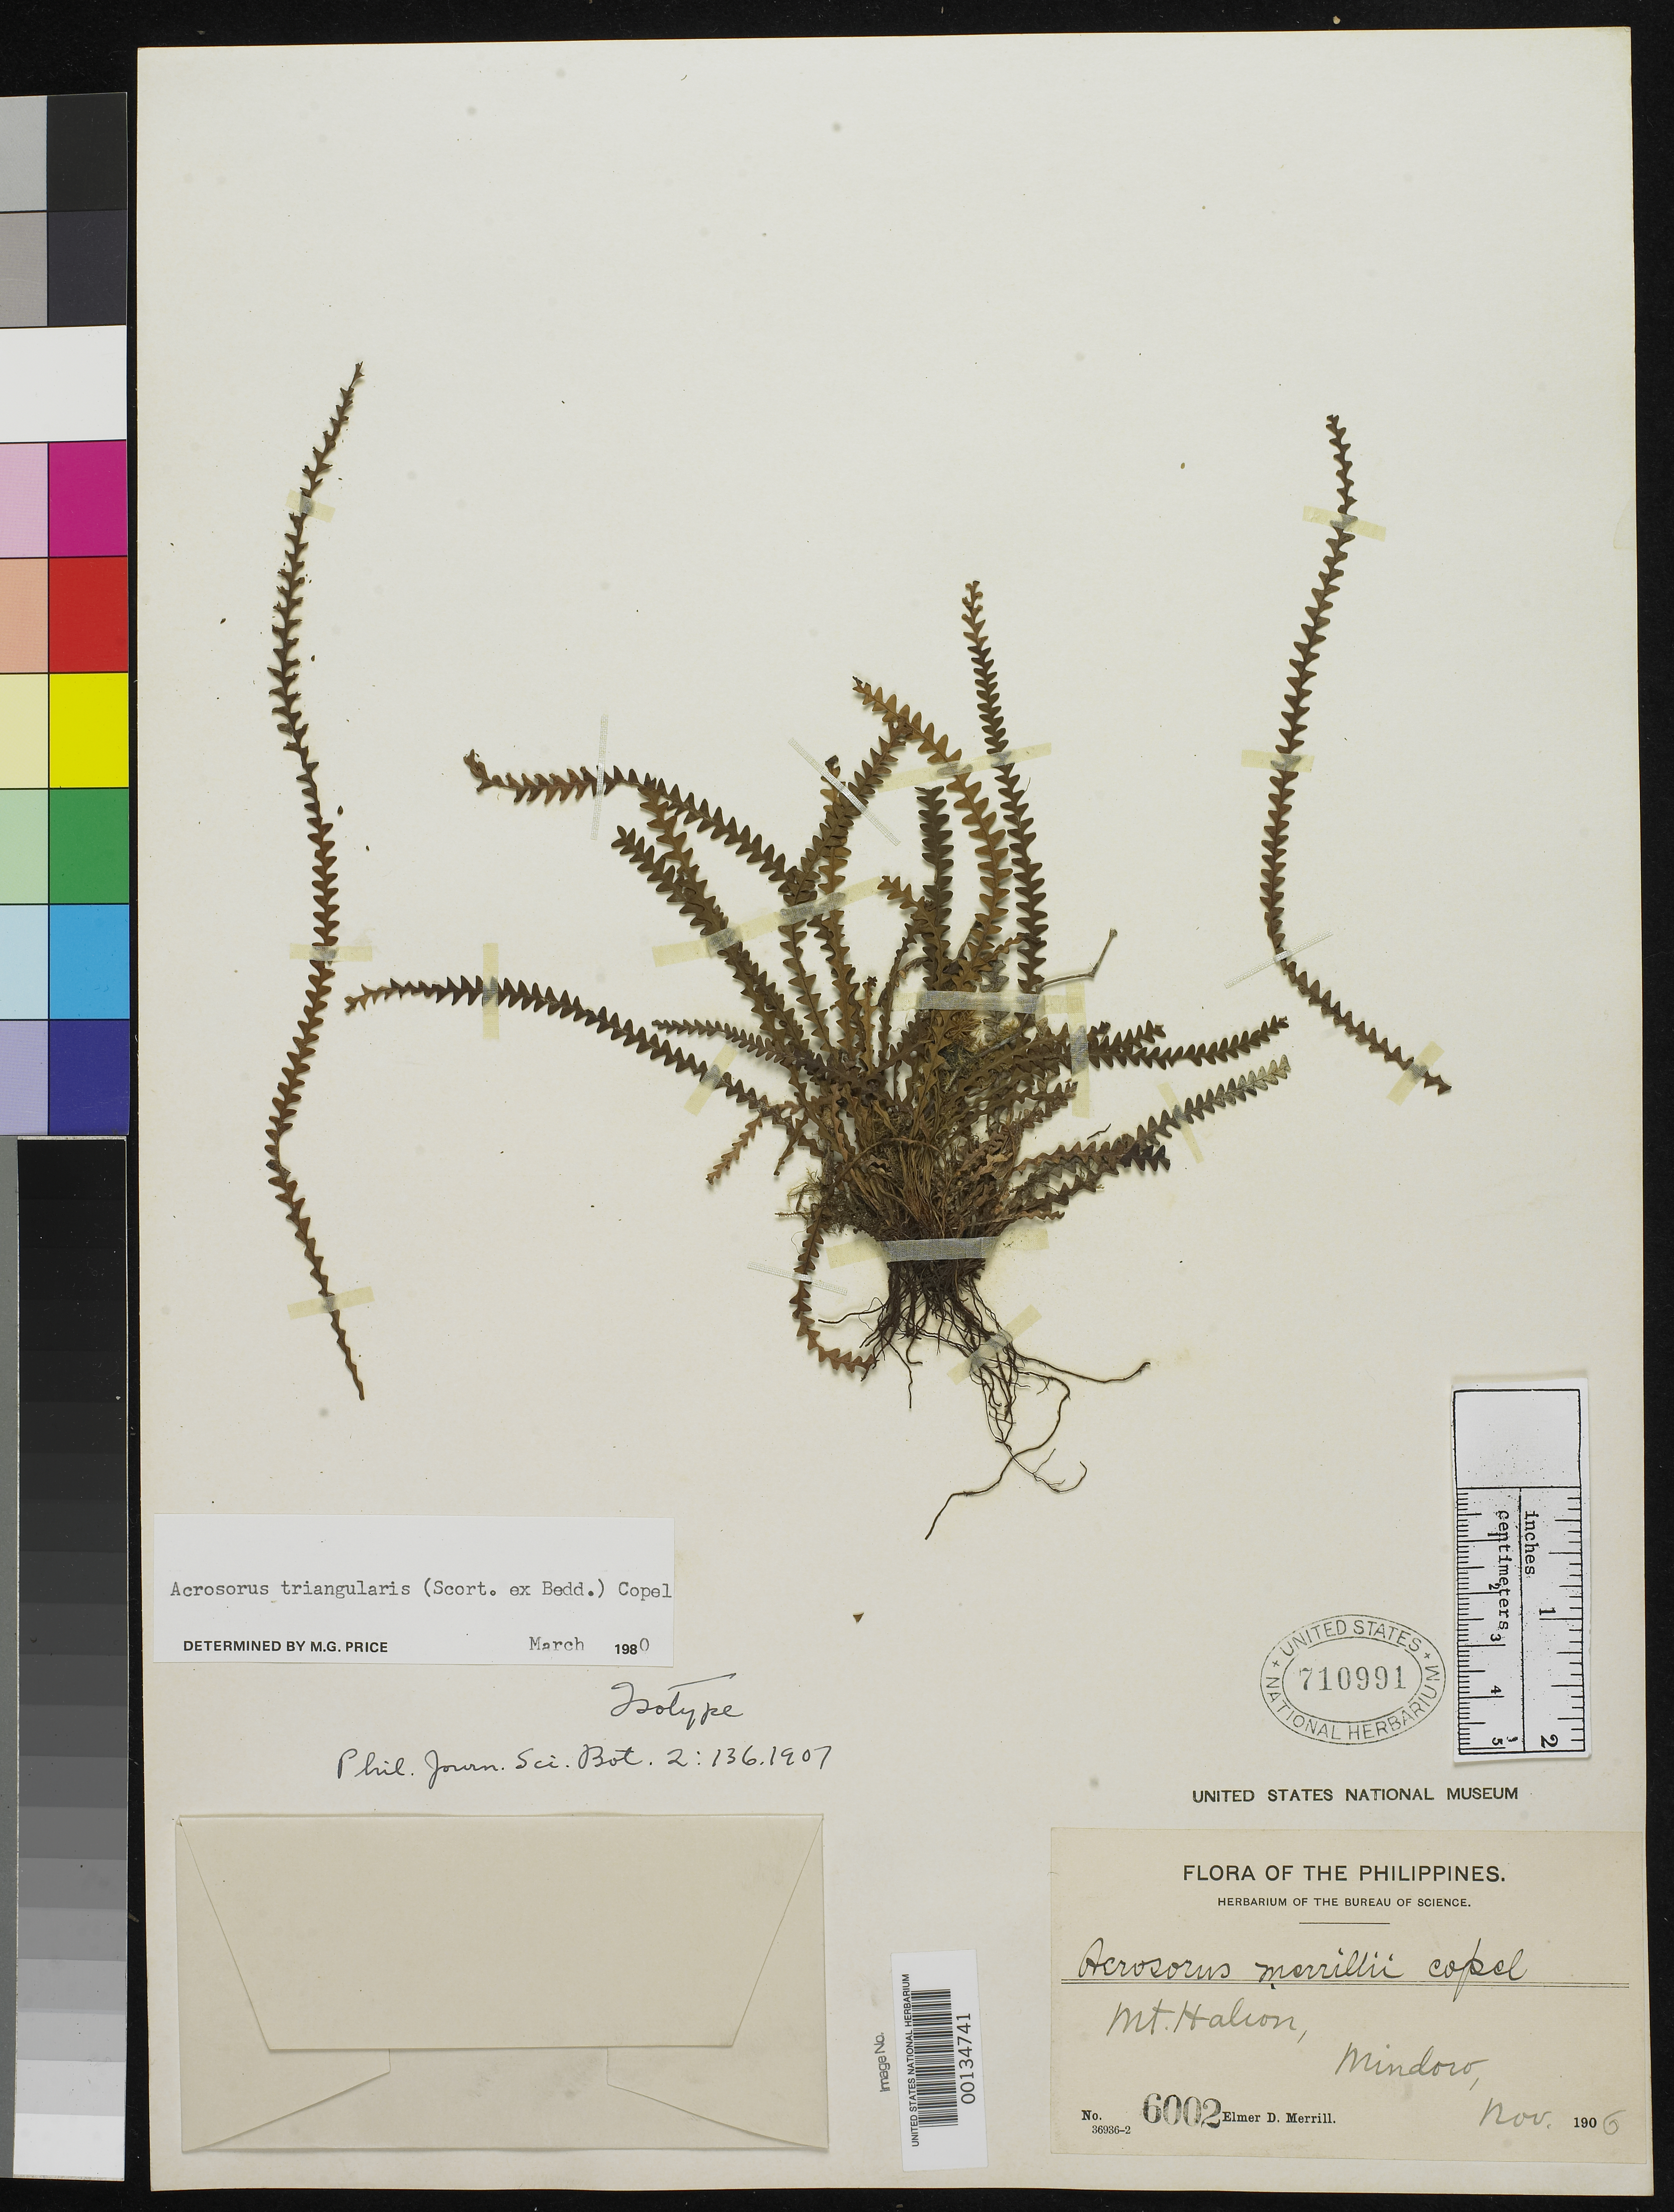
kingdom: Plantae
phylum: Tracheophyta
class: Polypodiopsida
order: Polypodiales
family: Polypodiaceae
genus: Acrosorus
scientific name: Acrosorus merrillii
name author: Copel.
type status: Isotype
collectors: E. D. Merrill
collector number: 6002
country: Philippines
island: Mindoro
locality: Mount Halcon.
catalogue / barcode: US 710991